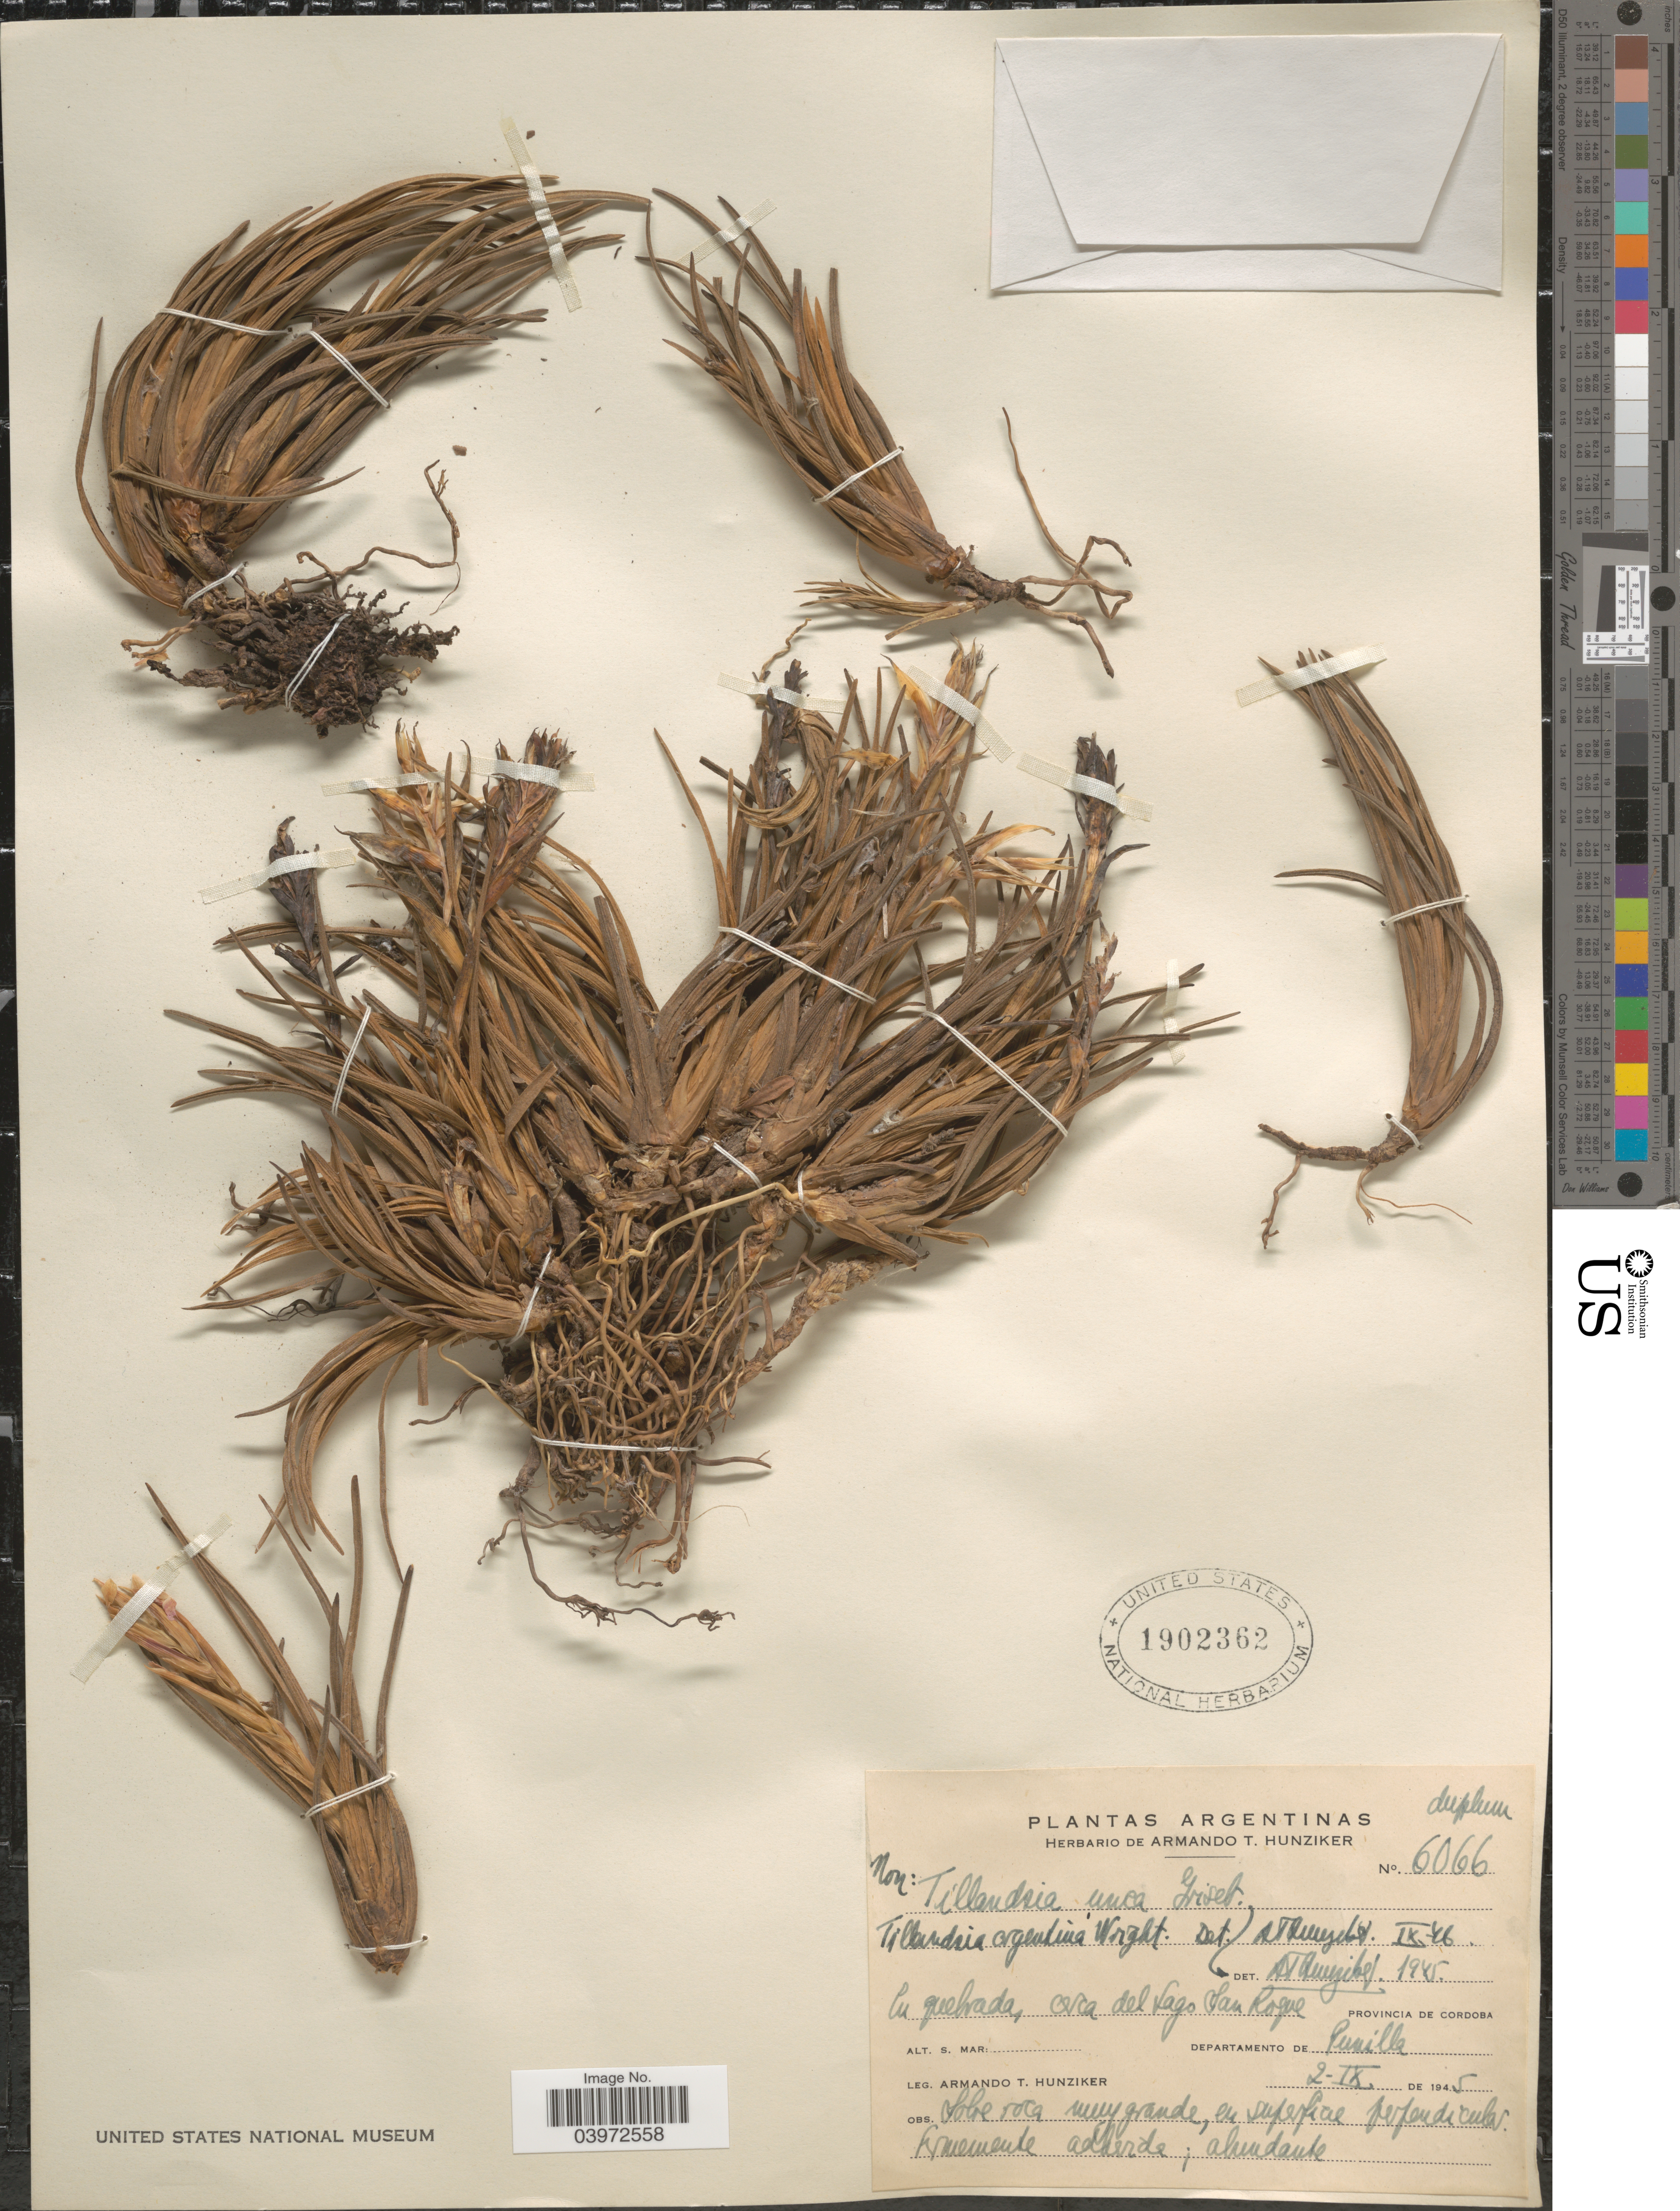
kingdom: Plantae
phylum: Tracheophyta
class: Liliopsida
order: Poales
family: Bromeliaceae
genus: Tillandsia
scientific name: Tillandsia argentina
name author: C.H. Wright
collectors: A. T. Hunziker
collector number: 6066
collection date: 1945-09-02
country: Argentina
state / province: Cordoba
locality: La quebrada, cerca del Lago San Roque. Departamento de Punilla.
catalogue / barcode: US 1902362